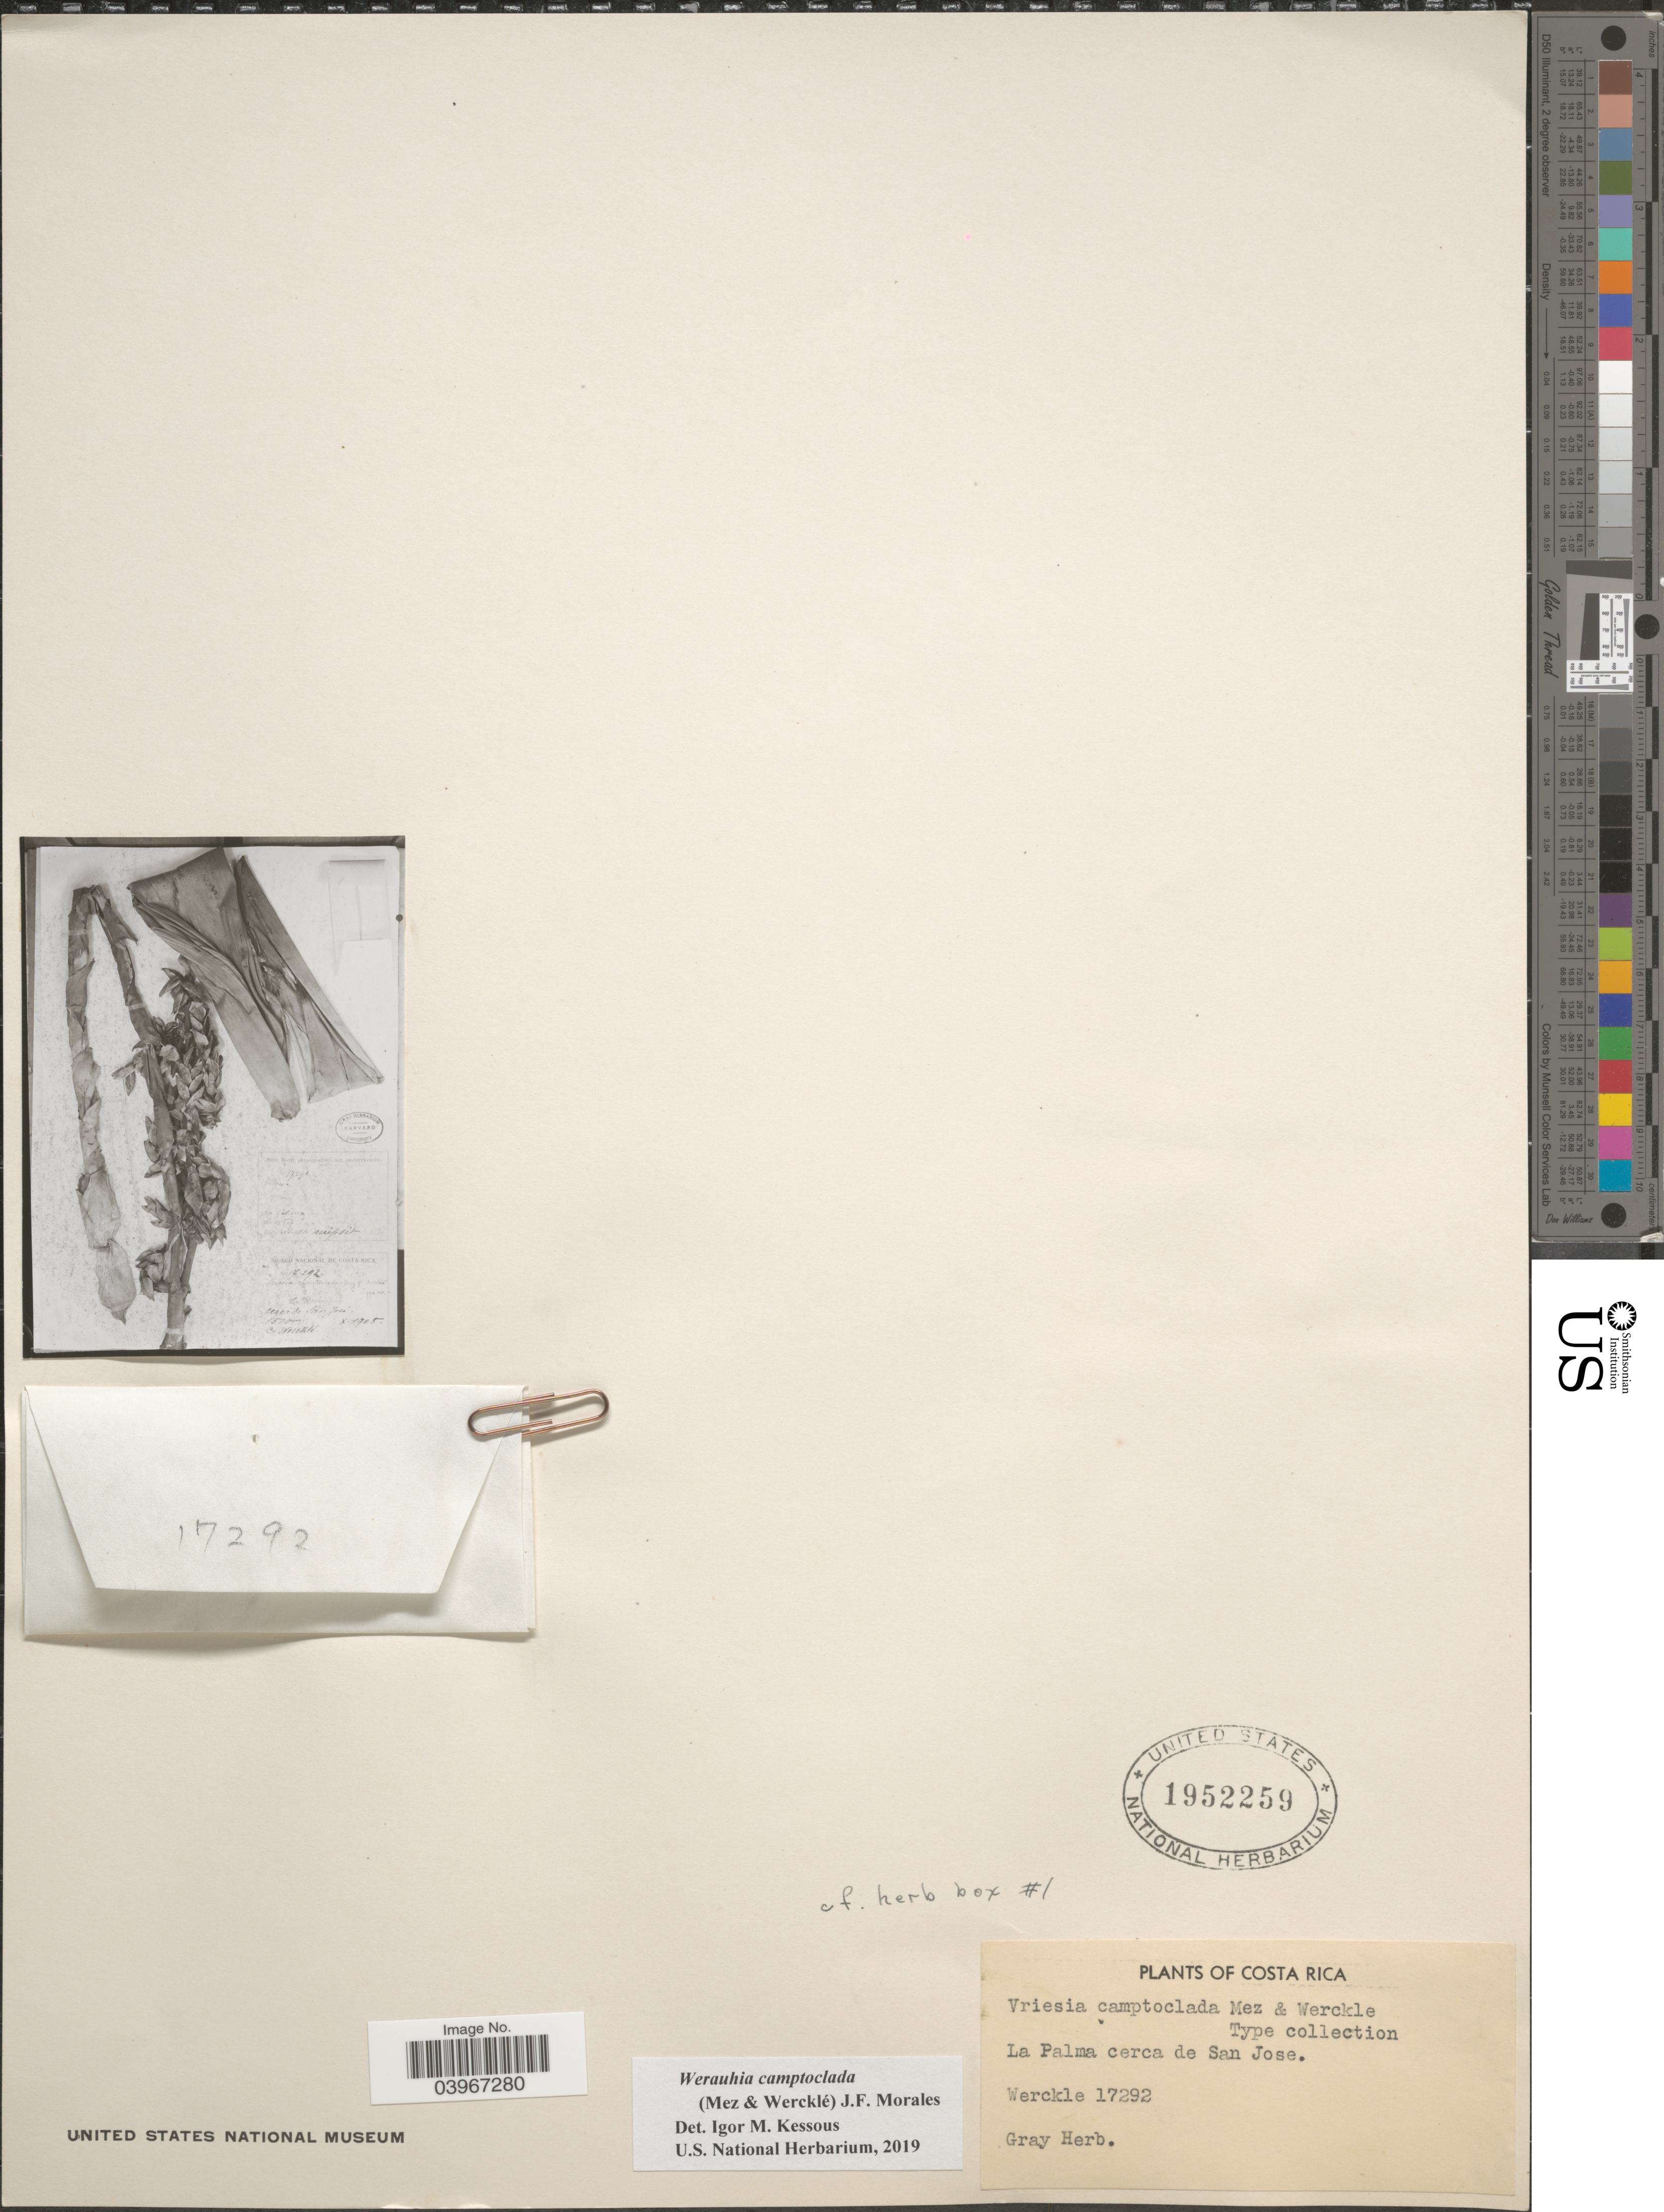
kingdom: Plantae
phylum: Tracheophyta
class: Liliopsida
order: Poales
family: Bromeliaceae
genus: Werauhia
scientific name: Werauhia camptoclada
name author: (Mez & Wercklé) J.F. Morales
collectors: Werckle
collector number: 17292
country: Costa Rica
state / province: San José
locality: La Palma cerca de San Jose.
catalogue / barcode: US 1952259